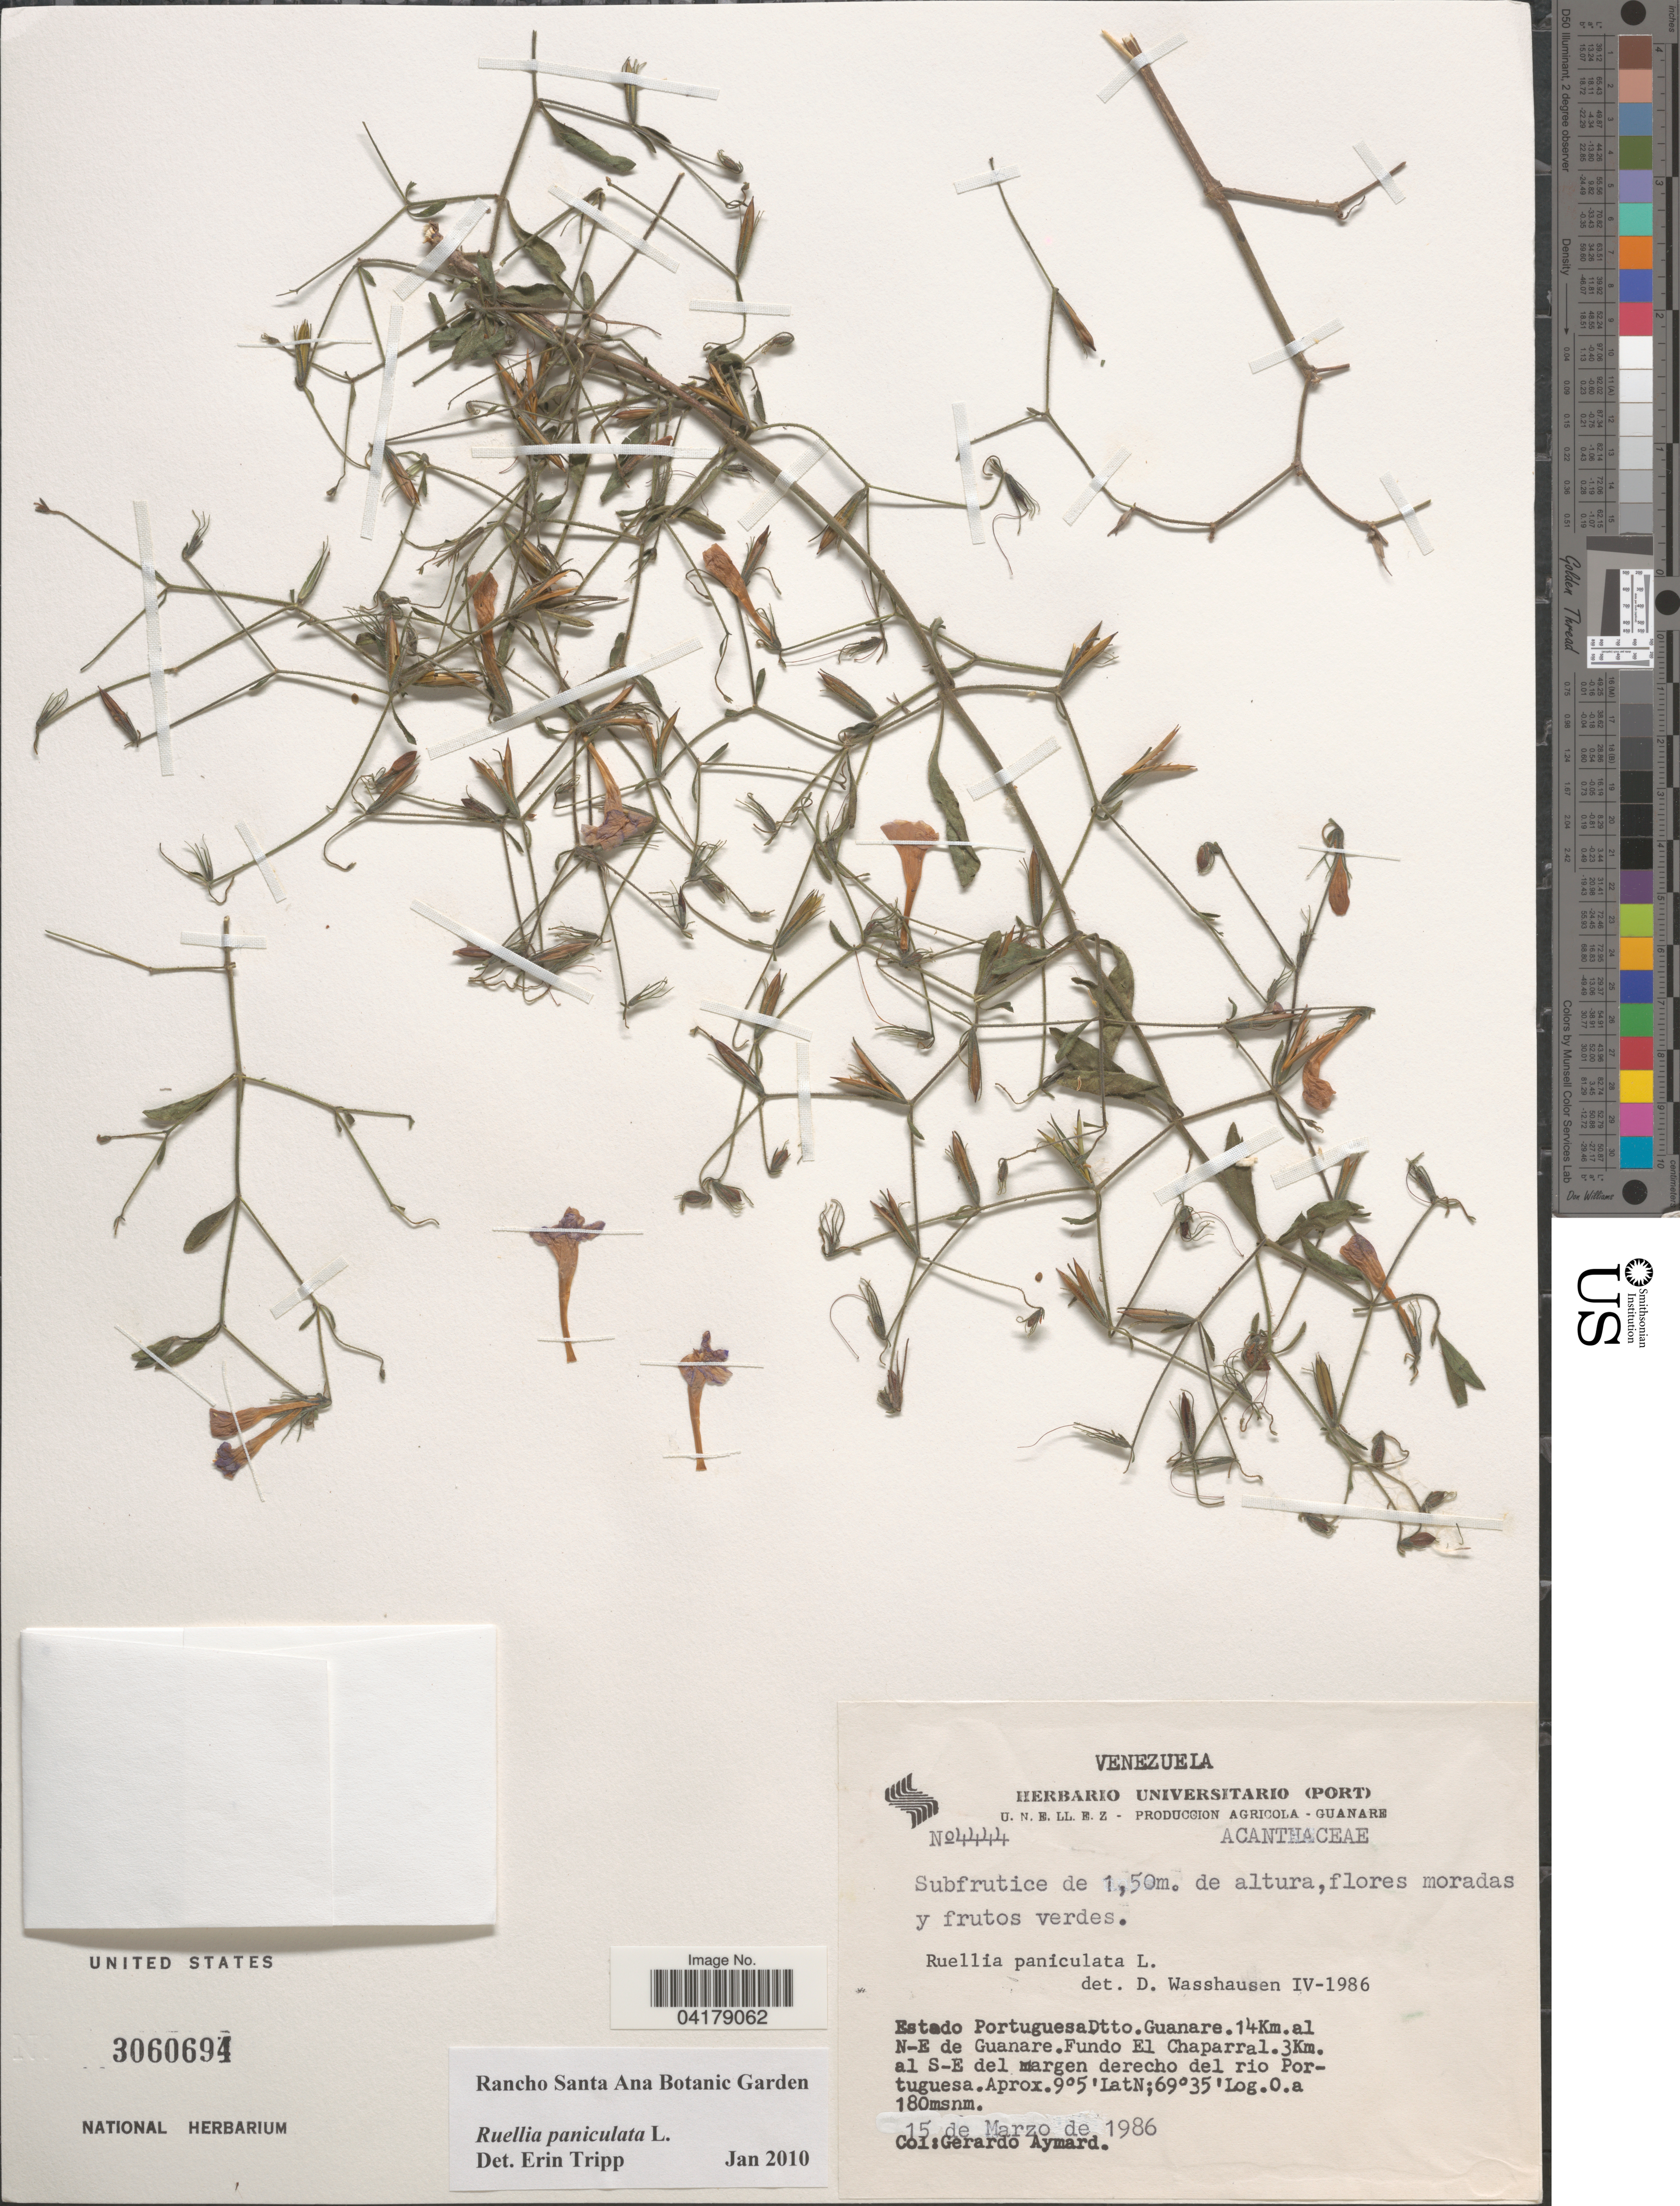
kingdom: Plantae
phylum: Tracheophyta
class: Magnoliopsida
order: Lamiales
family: Acanthaceae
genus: Ruellia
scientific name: Ruellia paniculata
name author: L.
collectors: G. A. Aymard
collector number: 4444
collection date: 1986-03-15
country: Venezuela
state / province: Portuguesa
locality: Dtto. Guanare. 14 Km. al N-E de Guanare. Fundo El Chaparral. 3 Km. al S-E del margen derecho del rio Portuguesa.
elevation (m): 180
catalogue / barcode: US 3060694